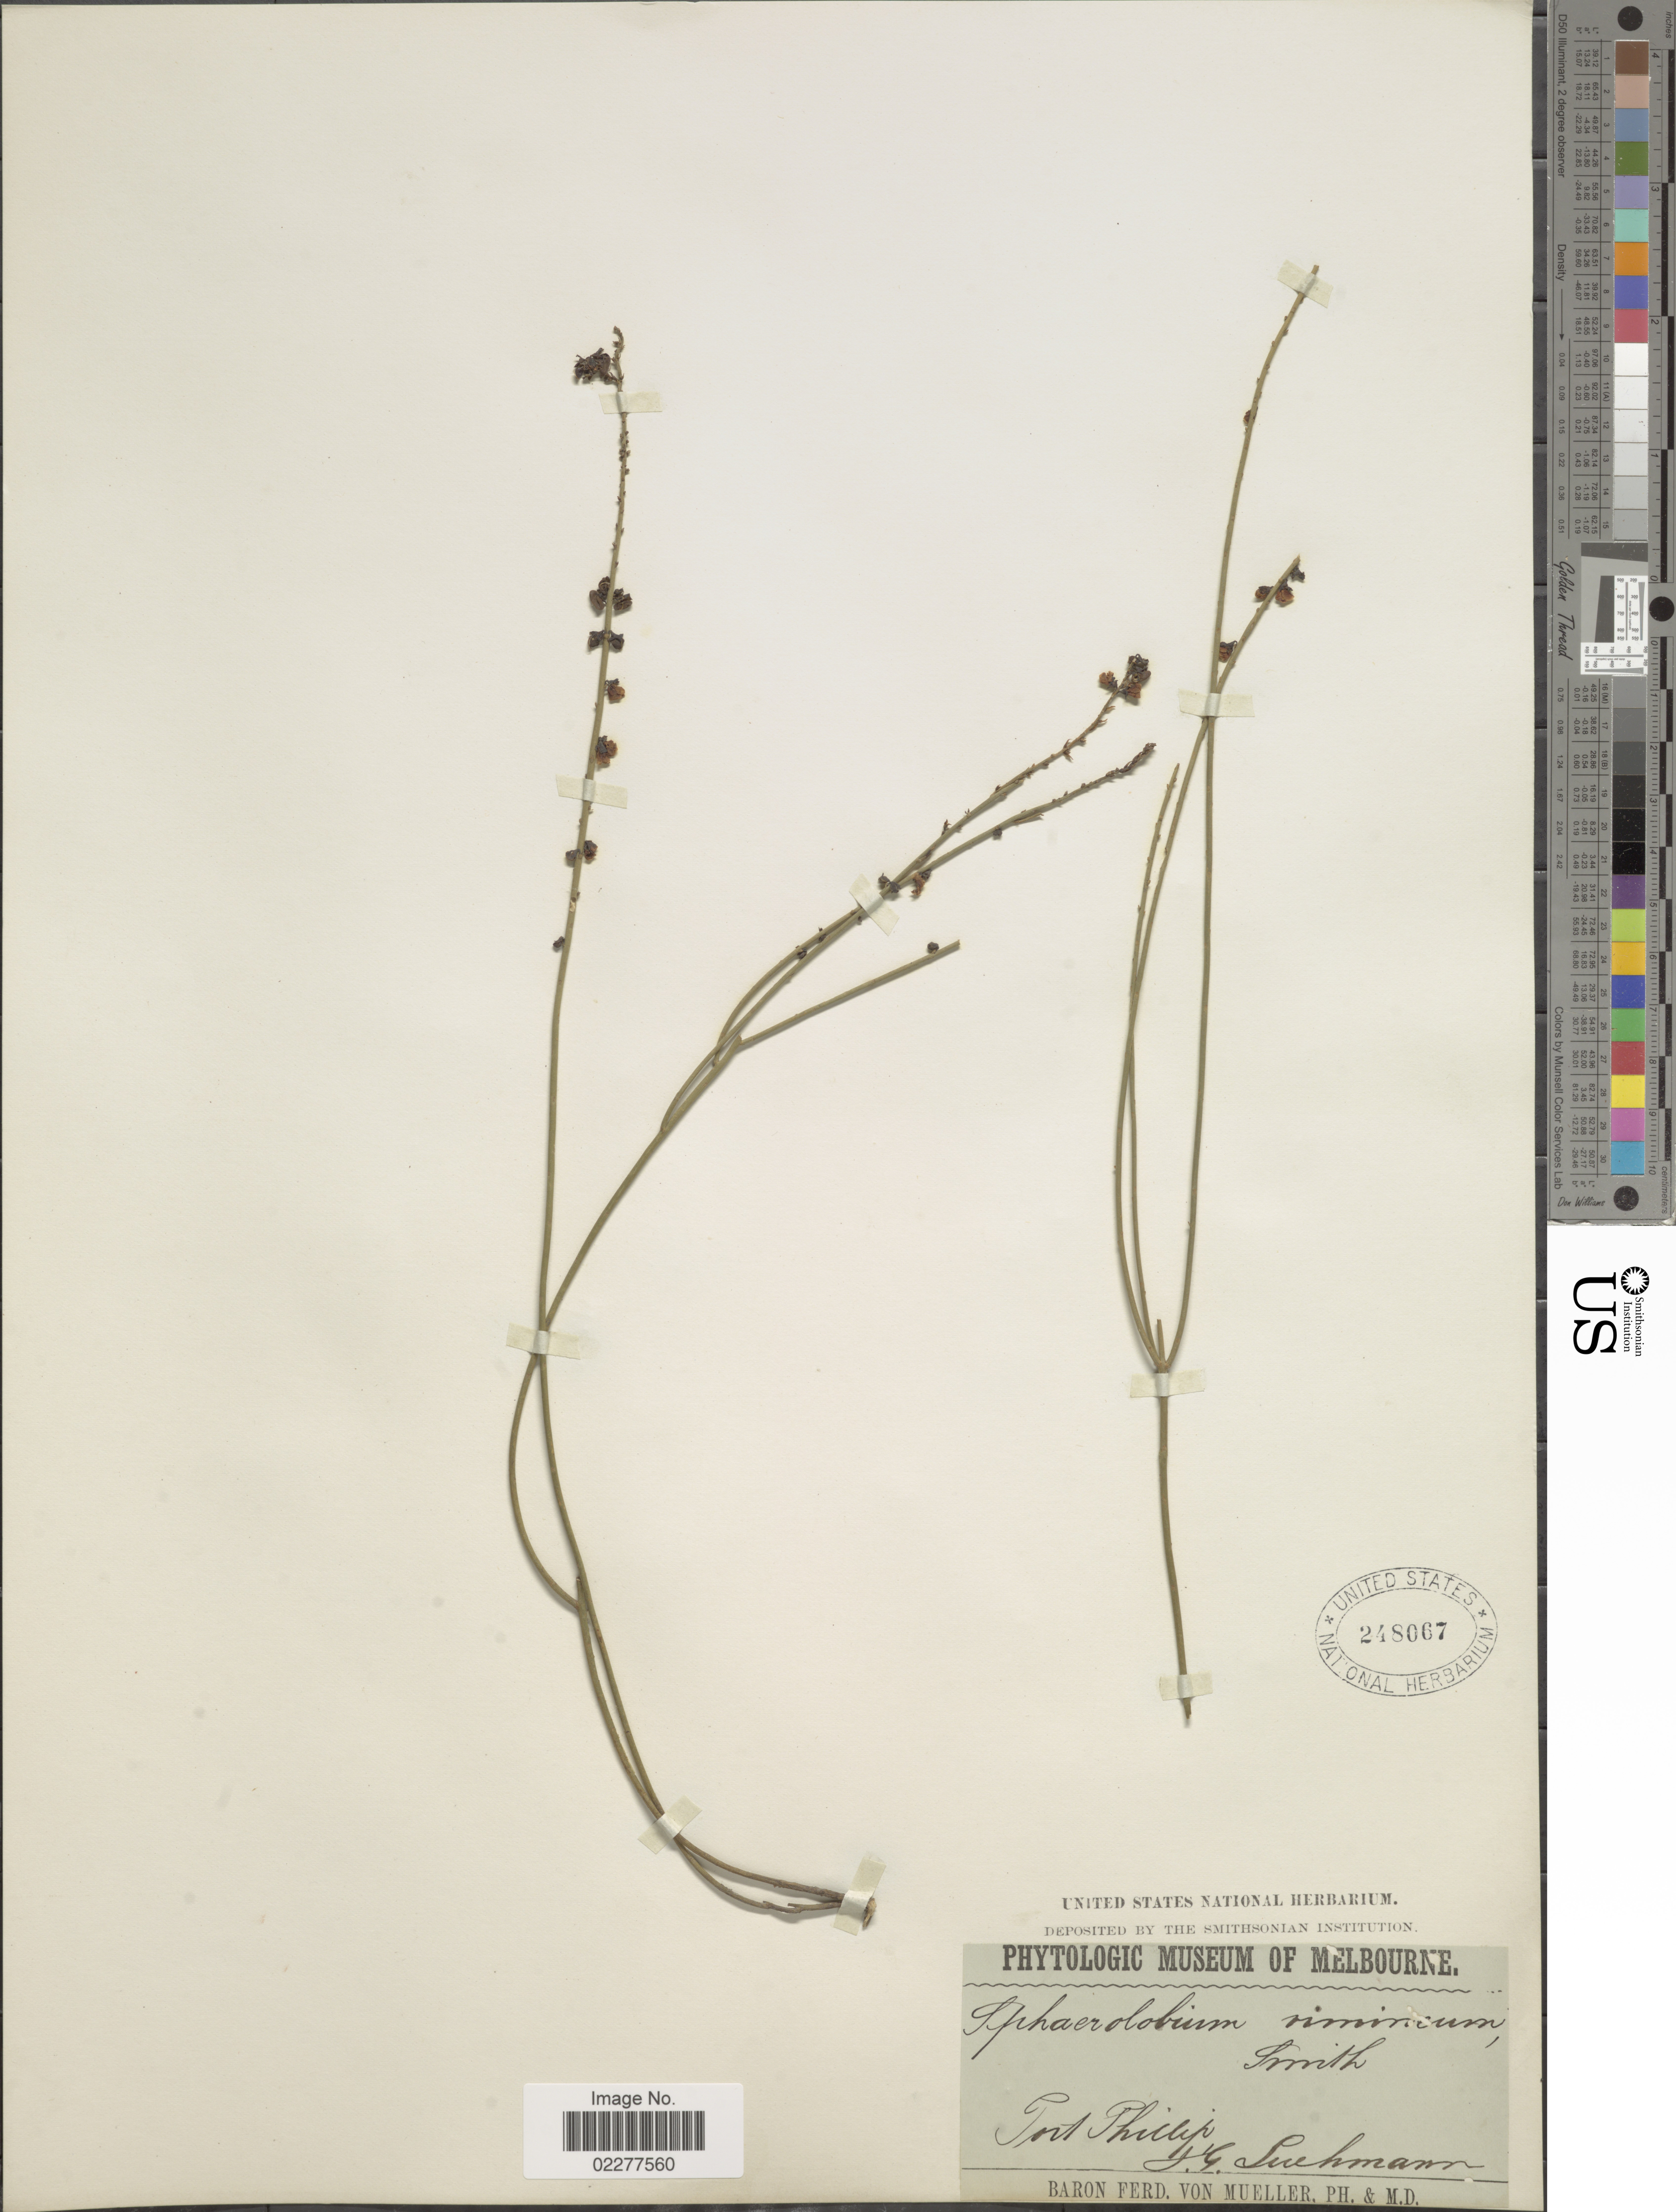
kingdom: Plantae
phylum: Tracheophyta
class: Magnoliopsida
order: Fabales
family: Fabaceae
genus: Sphaerolobium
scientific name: Sphaerolobium vimineum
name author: Sm.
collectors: J. G. C. Lehmann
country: Australia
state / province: Victoria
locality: Port Phllip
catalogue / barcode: US 248067